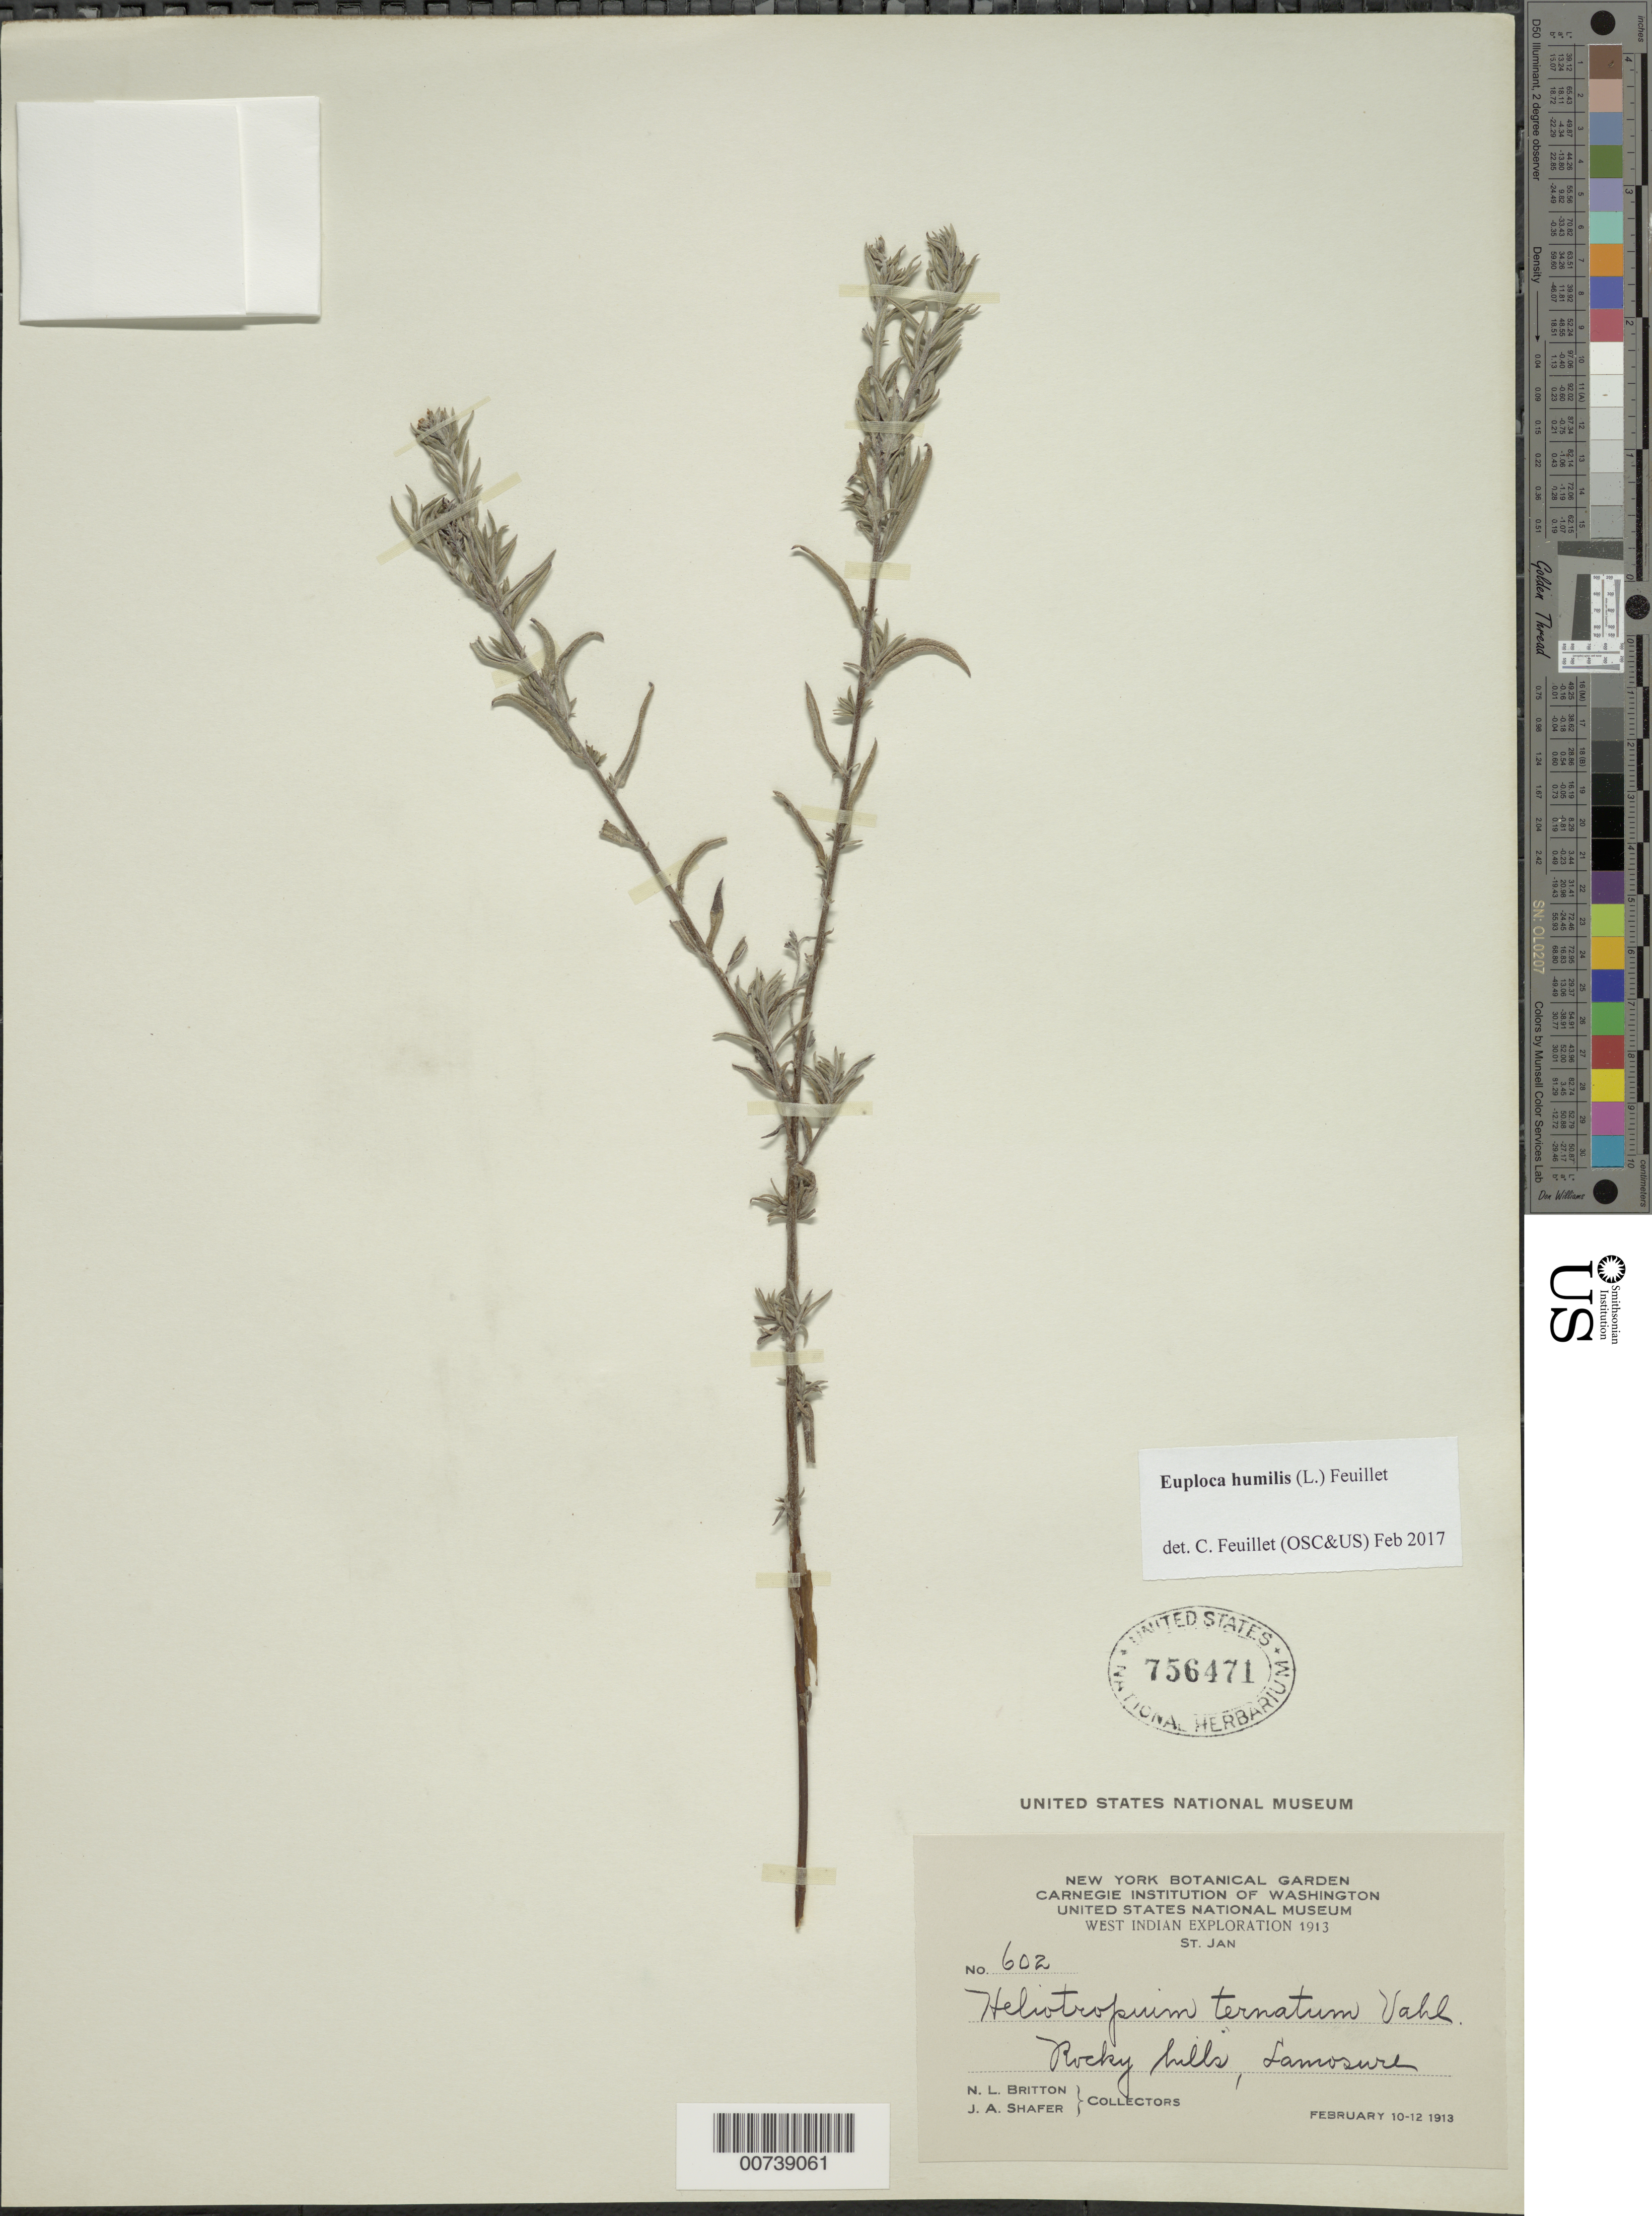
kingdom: Plantae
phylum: Tracheophyta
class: Magnoliopsida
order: Boraginales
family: Heliotropiaceae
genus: Euploca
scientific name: Euploca humilis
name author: (L.) Feuillet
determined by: Feuillet, C.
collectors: N. Britton & J. A. Shafer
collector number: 602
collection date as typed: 10 Feb 1913 to 12 Feb 1913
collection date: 1913-02-10/1913-02-12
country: U.S. Virgin Islands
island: St. John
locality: Lameshur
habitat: Rocky hills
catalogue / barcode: US 756471